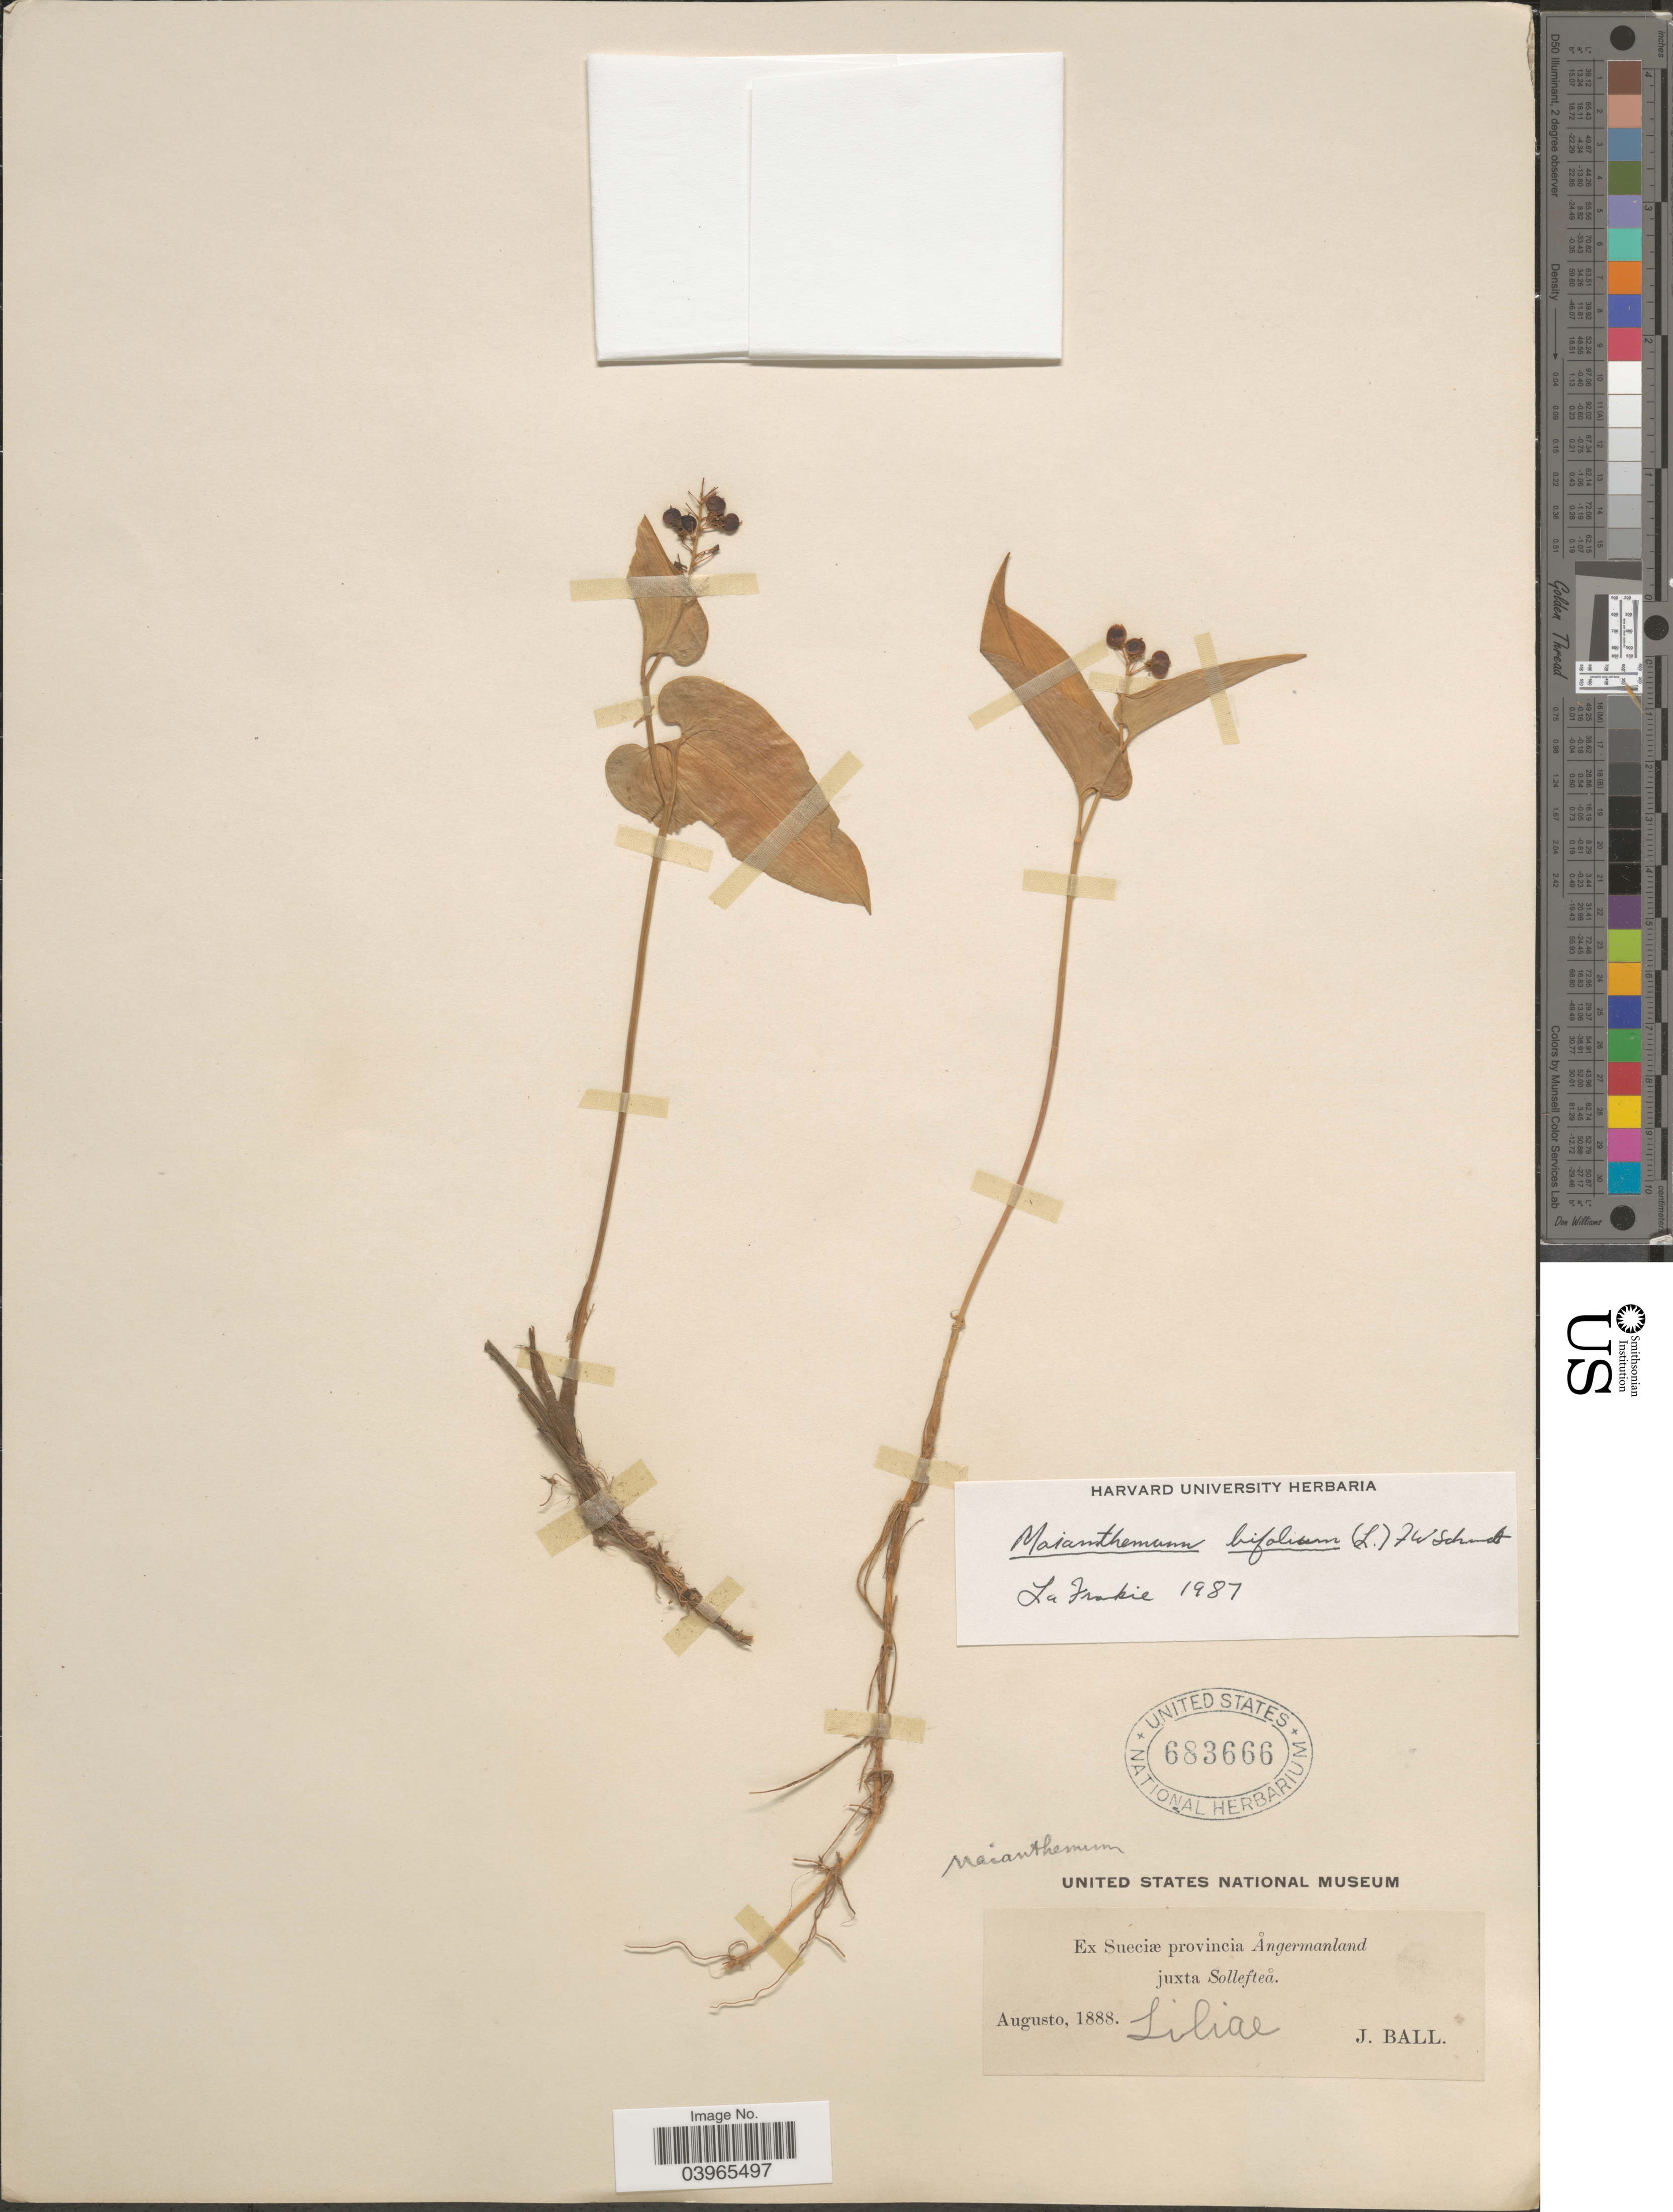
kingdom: Plantae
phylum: Tracheophyta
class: Liliopsida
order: Asparagales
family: Asparagaceae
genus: Maianthemum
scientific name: Maianthemum bifolium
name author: (L.) F.W. Schmidt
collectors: J. Ball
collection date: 1888-08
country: Sweden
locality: Ex Sueciæ provincia Ångermanland juxta Sollefteå.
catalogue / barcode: US 683666